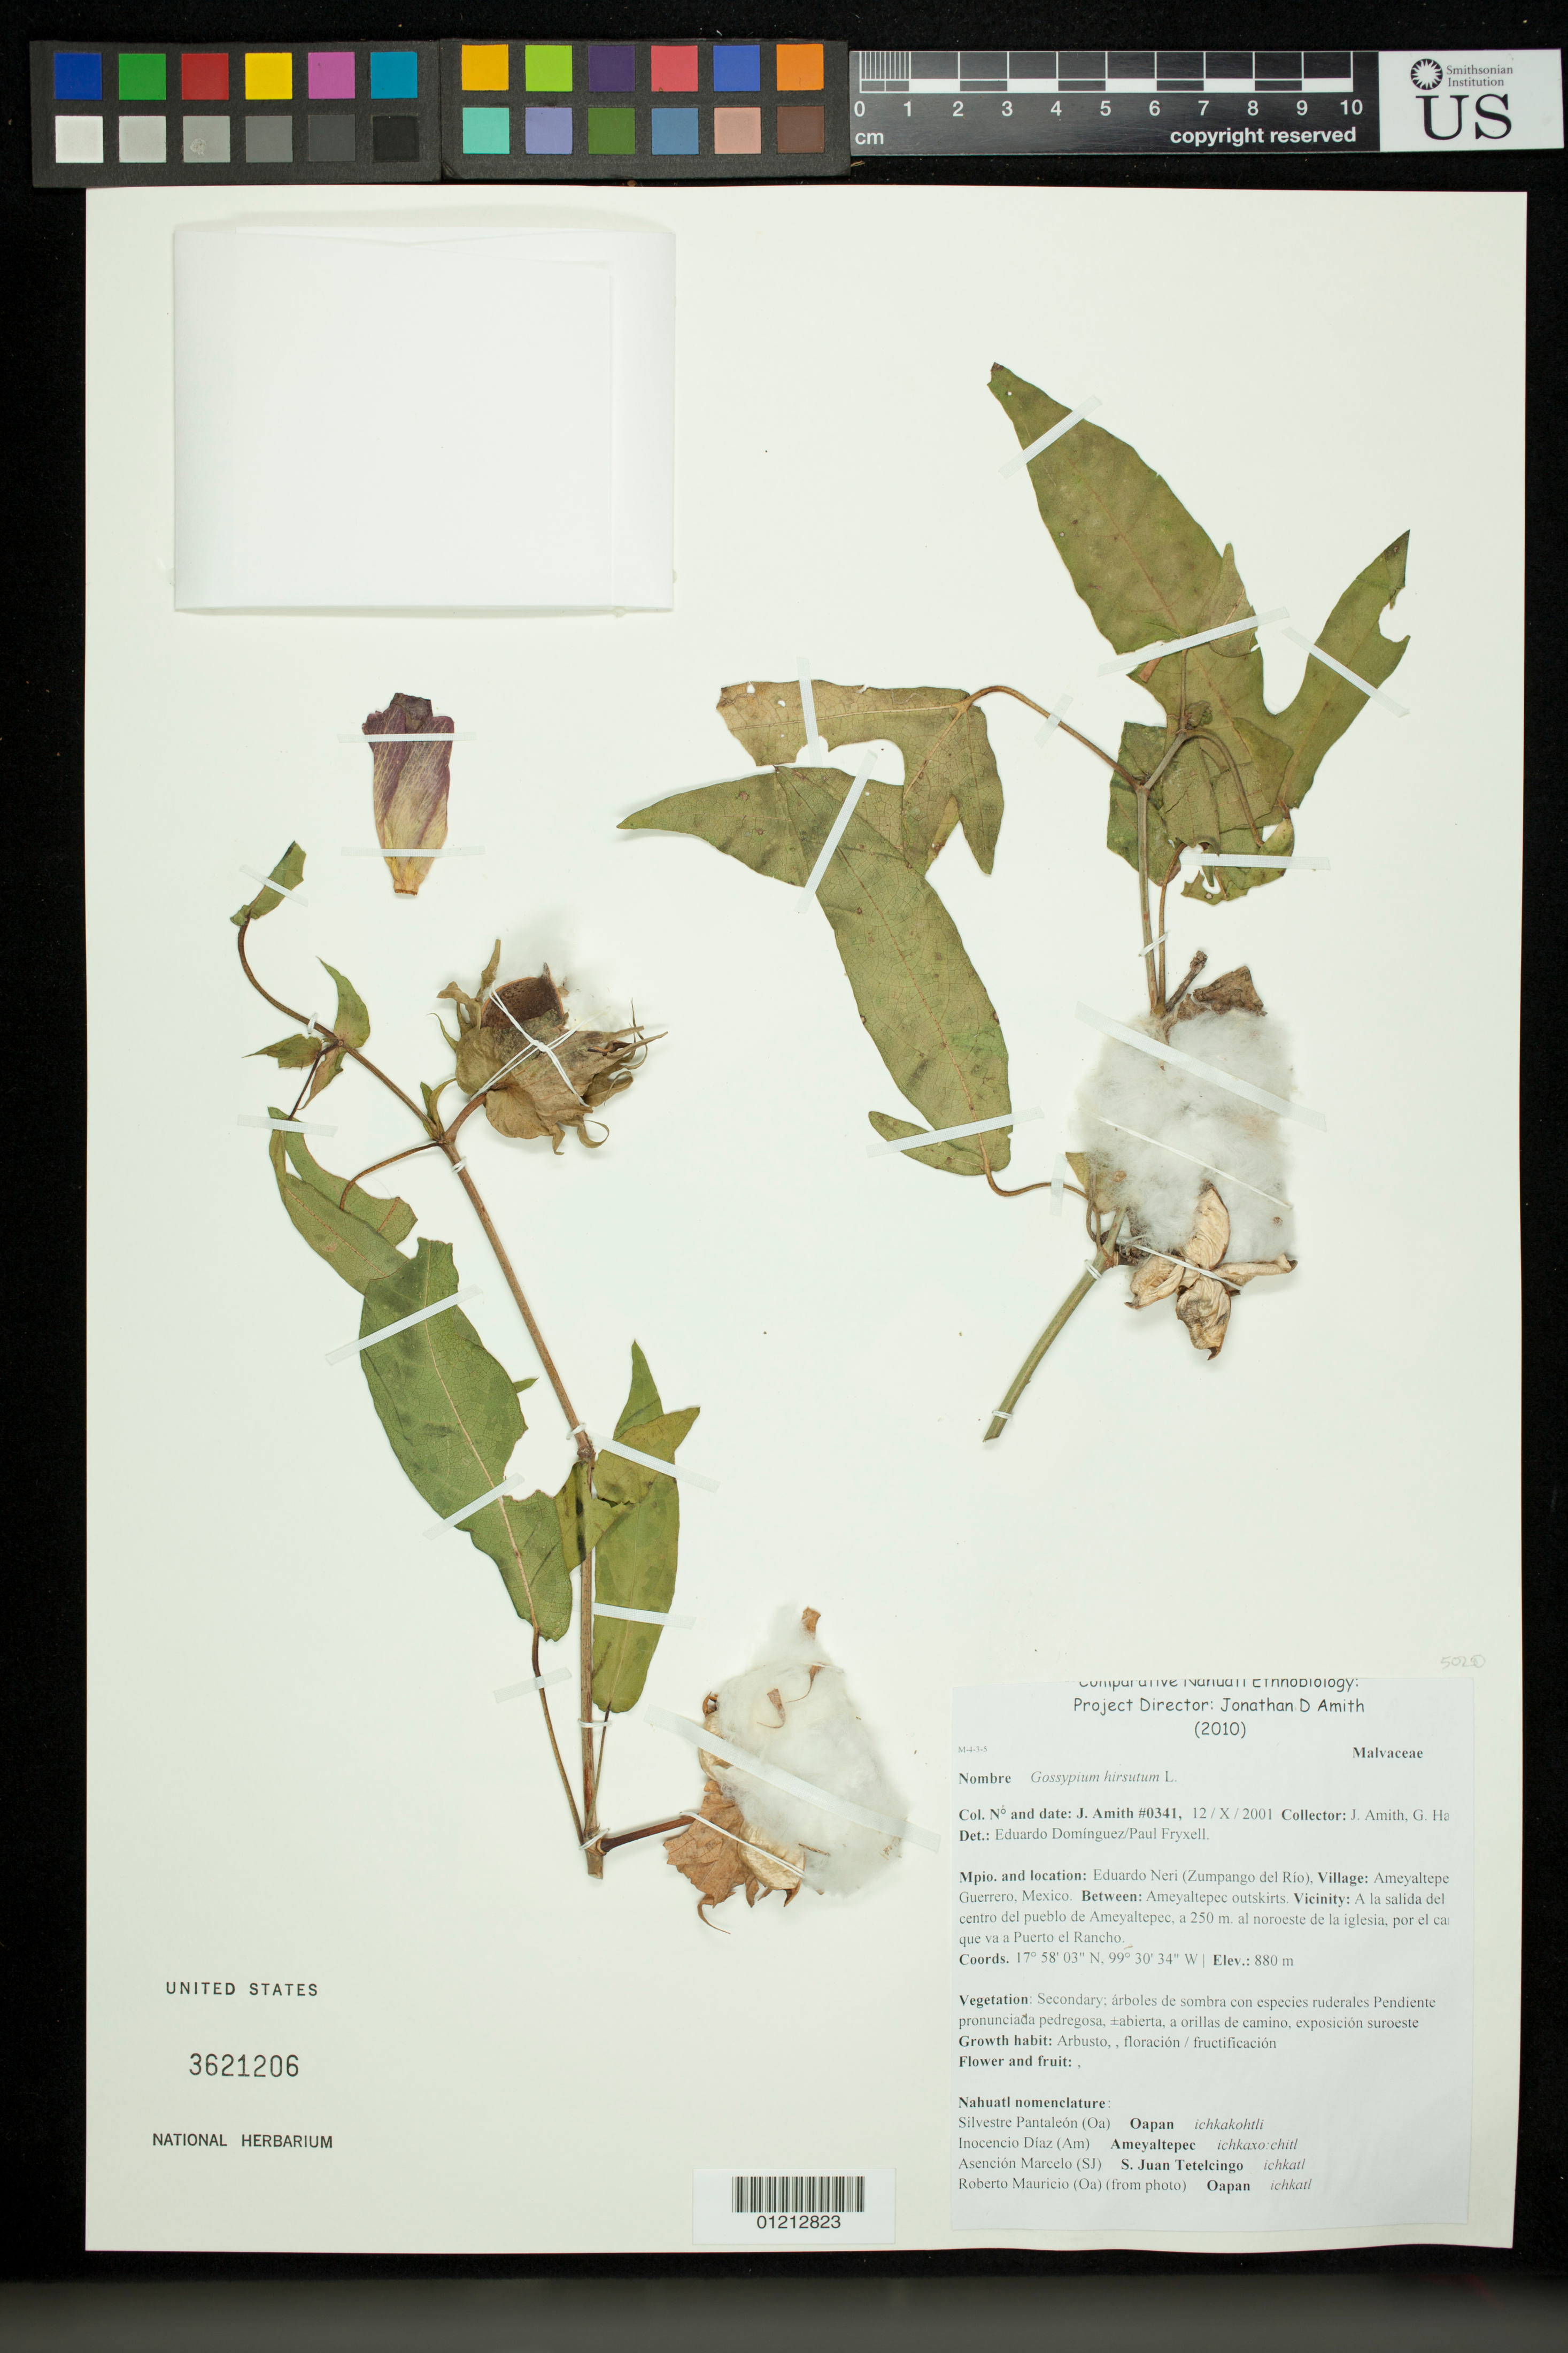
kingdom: Plantae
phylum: Tracheophyta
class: Magnoliopsida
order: Malvales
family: Malvaceae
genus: Gossypium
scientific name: Gossypium hirsutum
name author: L.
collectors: J. D. Amith & G. Hall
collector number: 341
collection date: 2001-10-12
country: Mexico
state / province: Guerrero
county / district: Eduardo Neri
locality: Mpio. and location: Eduardo Neri (Zumpango del Rio). Village: Ameyaltepec Guerrero, Mexico. Between: Ameyaltepec outskirts. Vicinity: A la salida del centro del pueblo de Ameyaltepec, a 250 m. al noroeste de la iglesia, por el ca[[cut off]] que va a Puerto el Rancho.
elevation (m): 880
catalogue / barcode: US 3621206